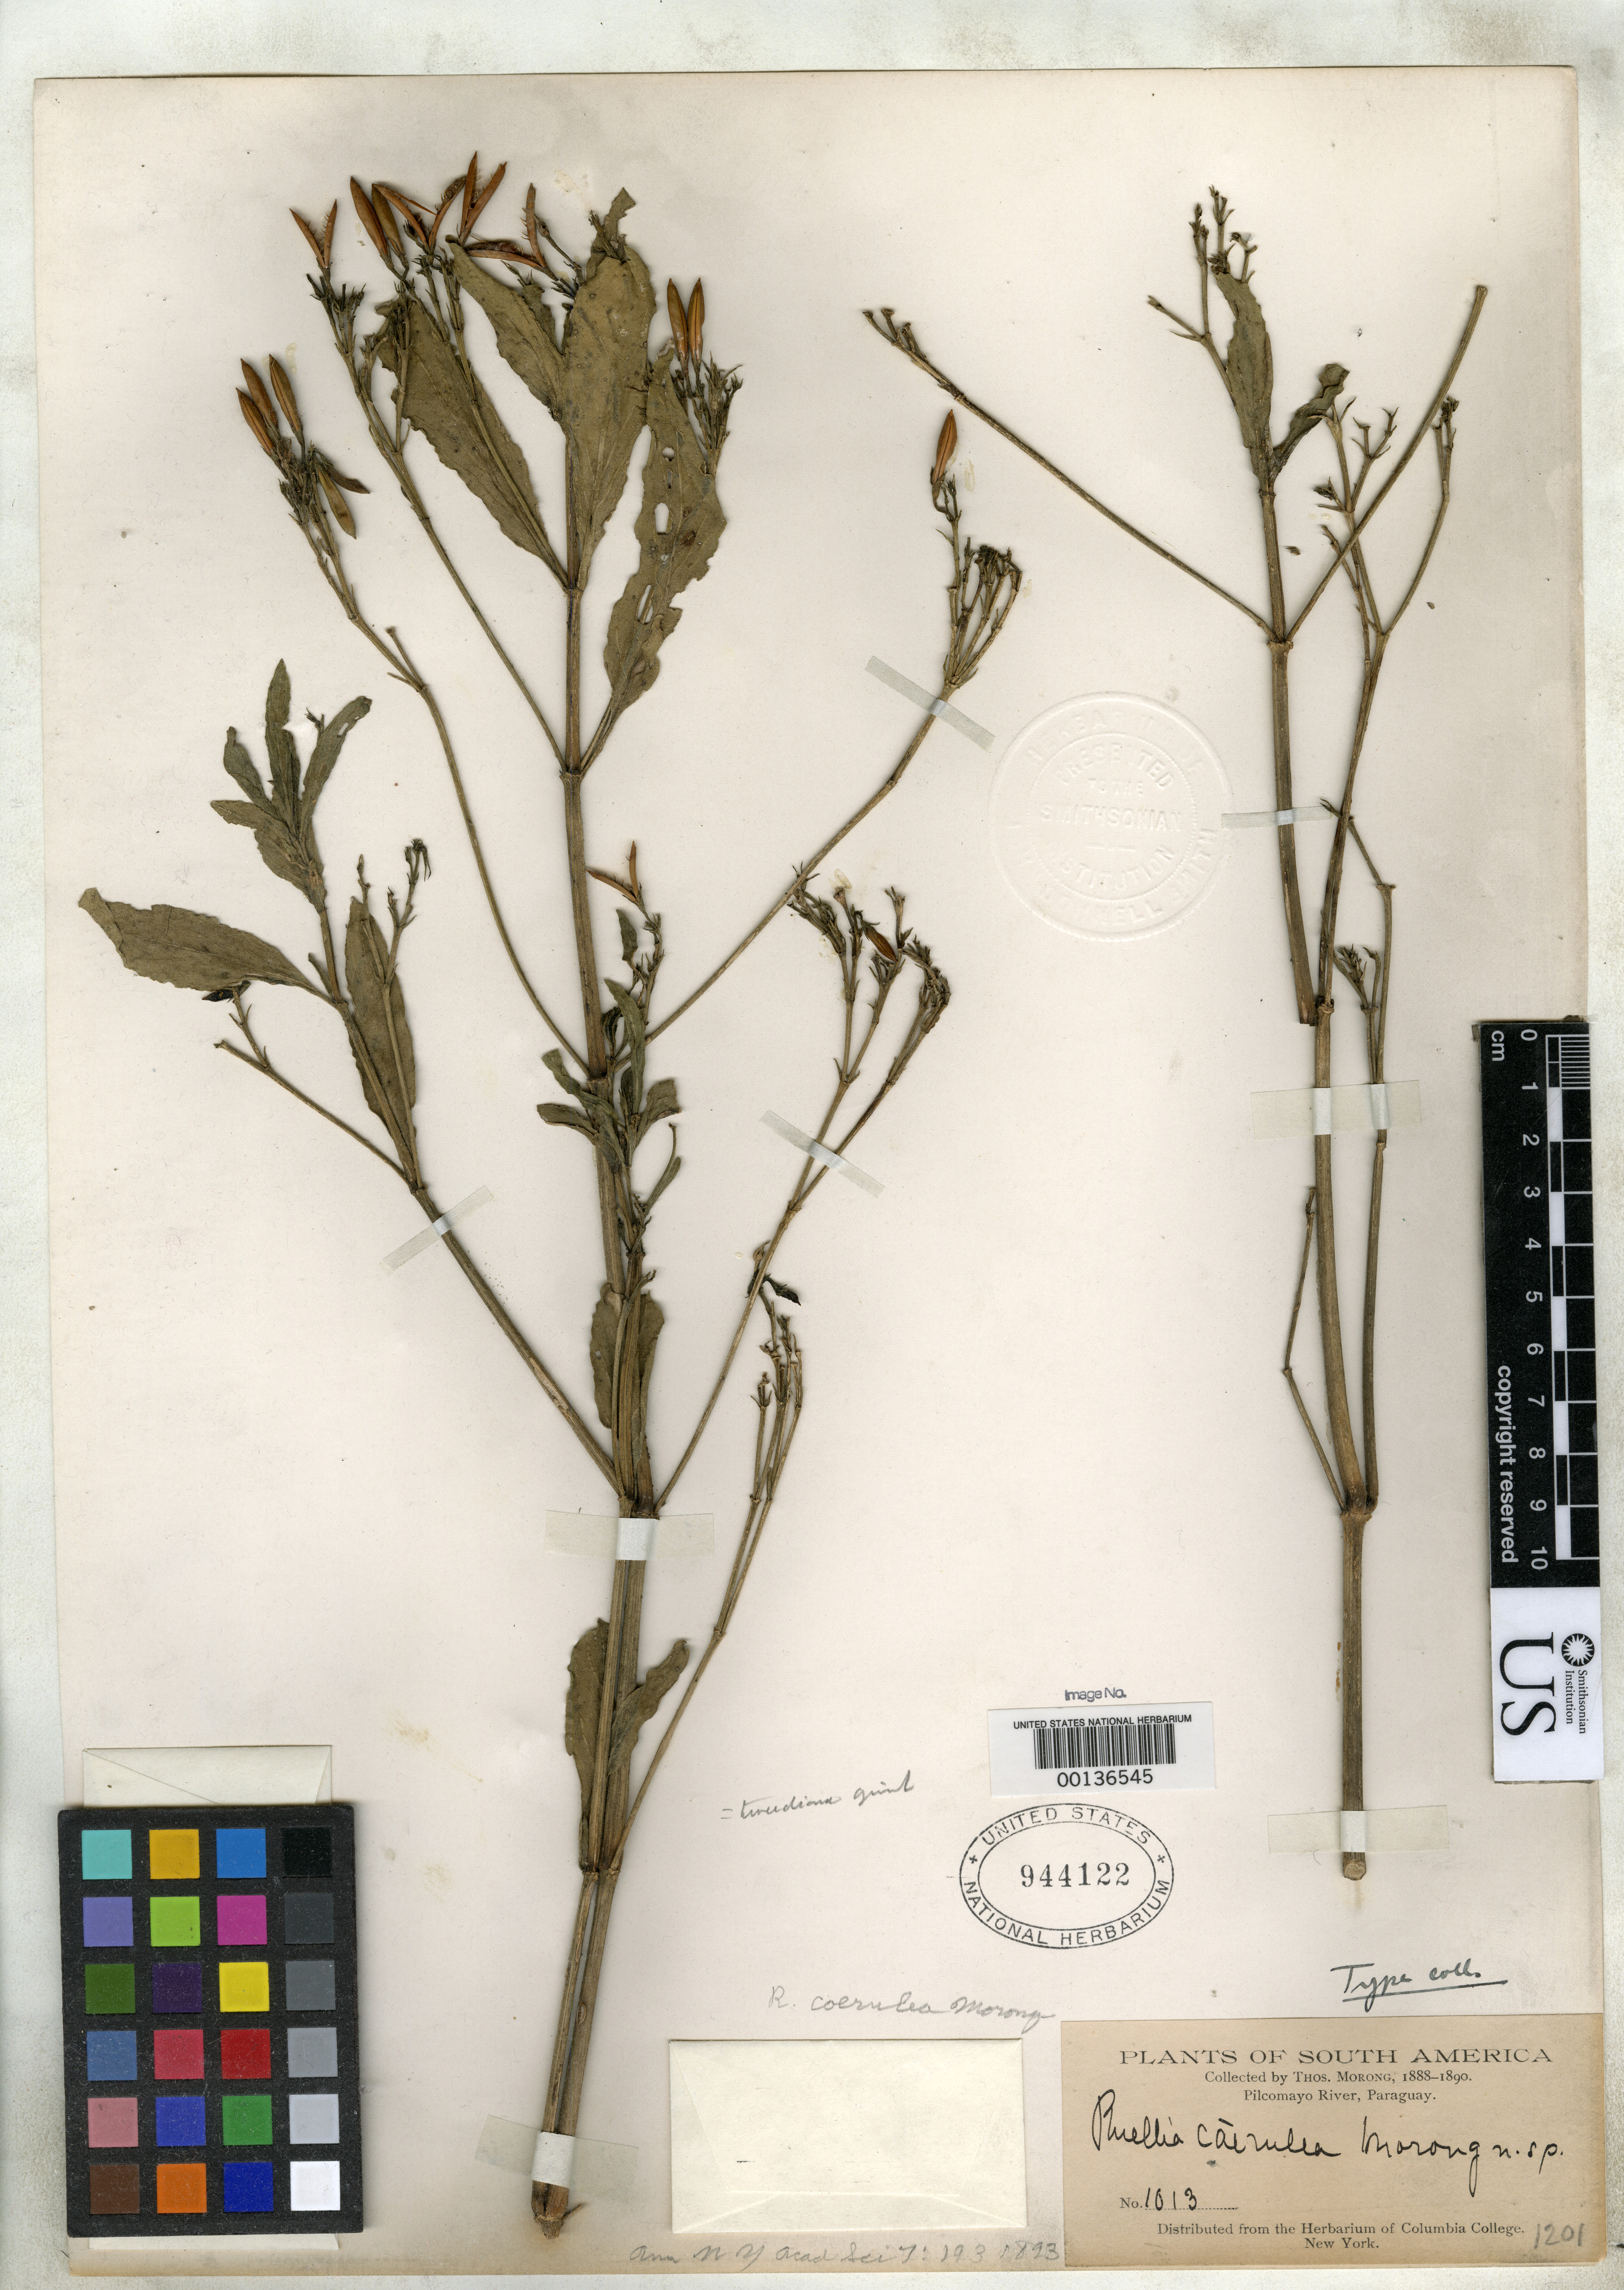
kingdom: Plantae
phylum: Tracheophyta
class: Magnoliopsida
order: Lamiales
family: Acanthaceae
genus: Ruellia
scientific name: Ruellia coerulea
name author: Morong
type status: Isotype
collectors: T. Morong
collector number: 1013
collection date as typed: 1888 to -- --- 1890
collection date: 1888/1890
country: Paraguay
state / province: Boquerón / Presidente Hayes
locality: Pilcomayo River.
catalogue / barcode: US 944122